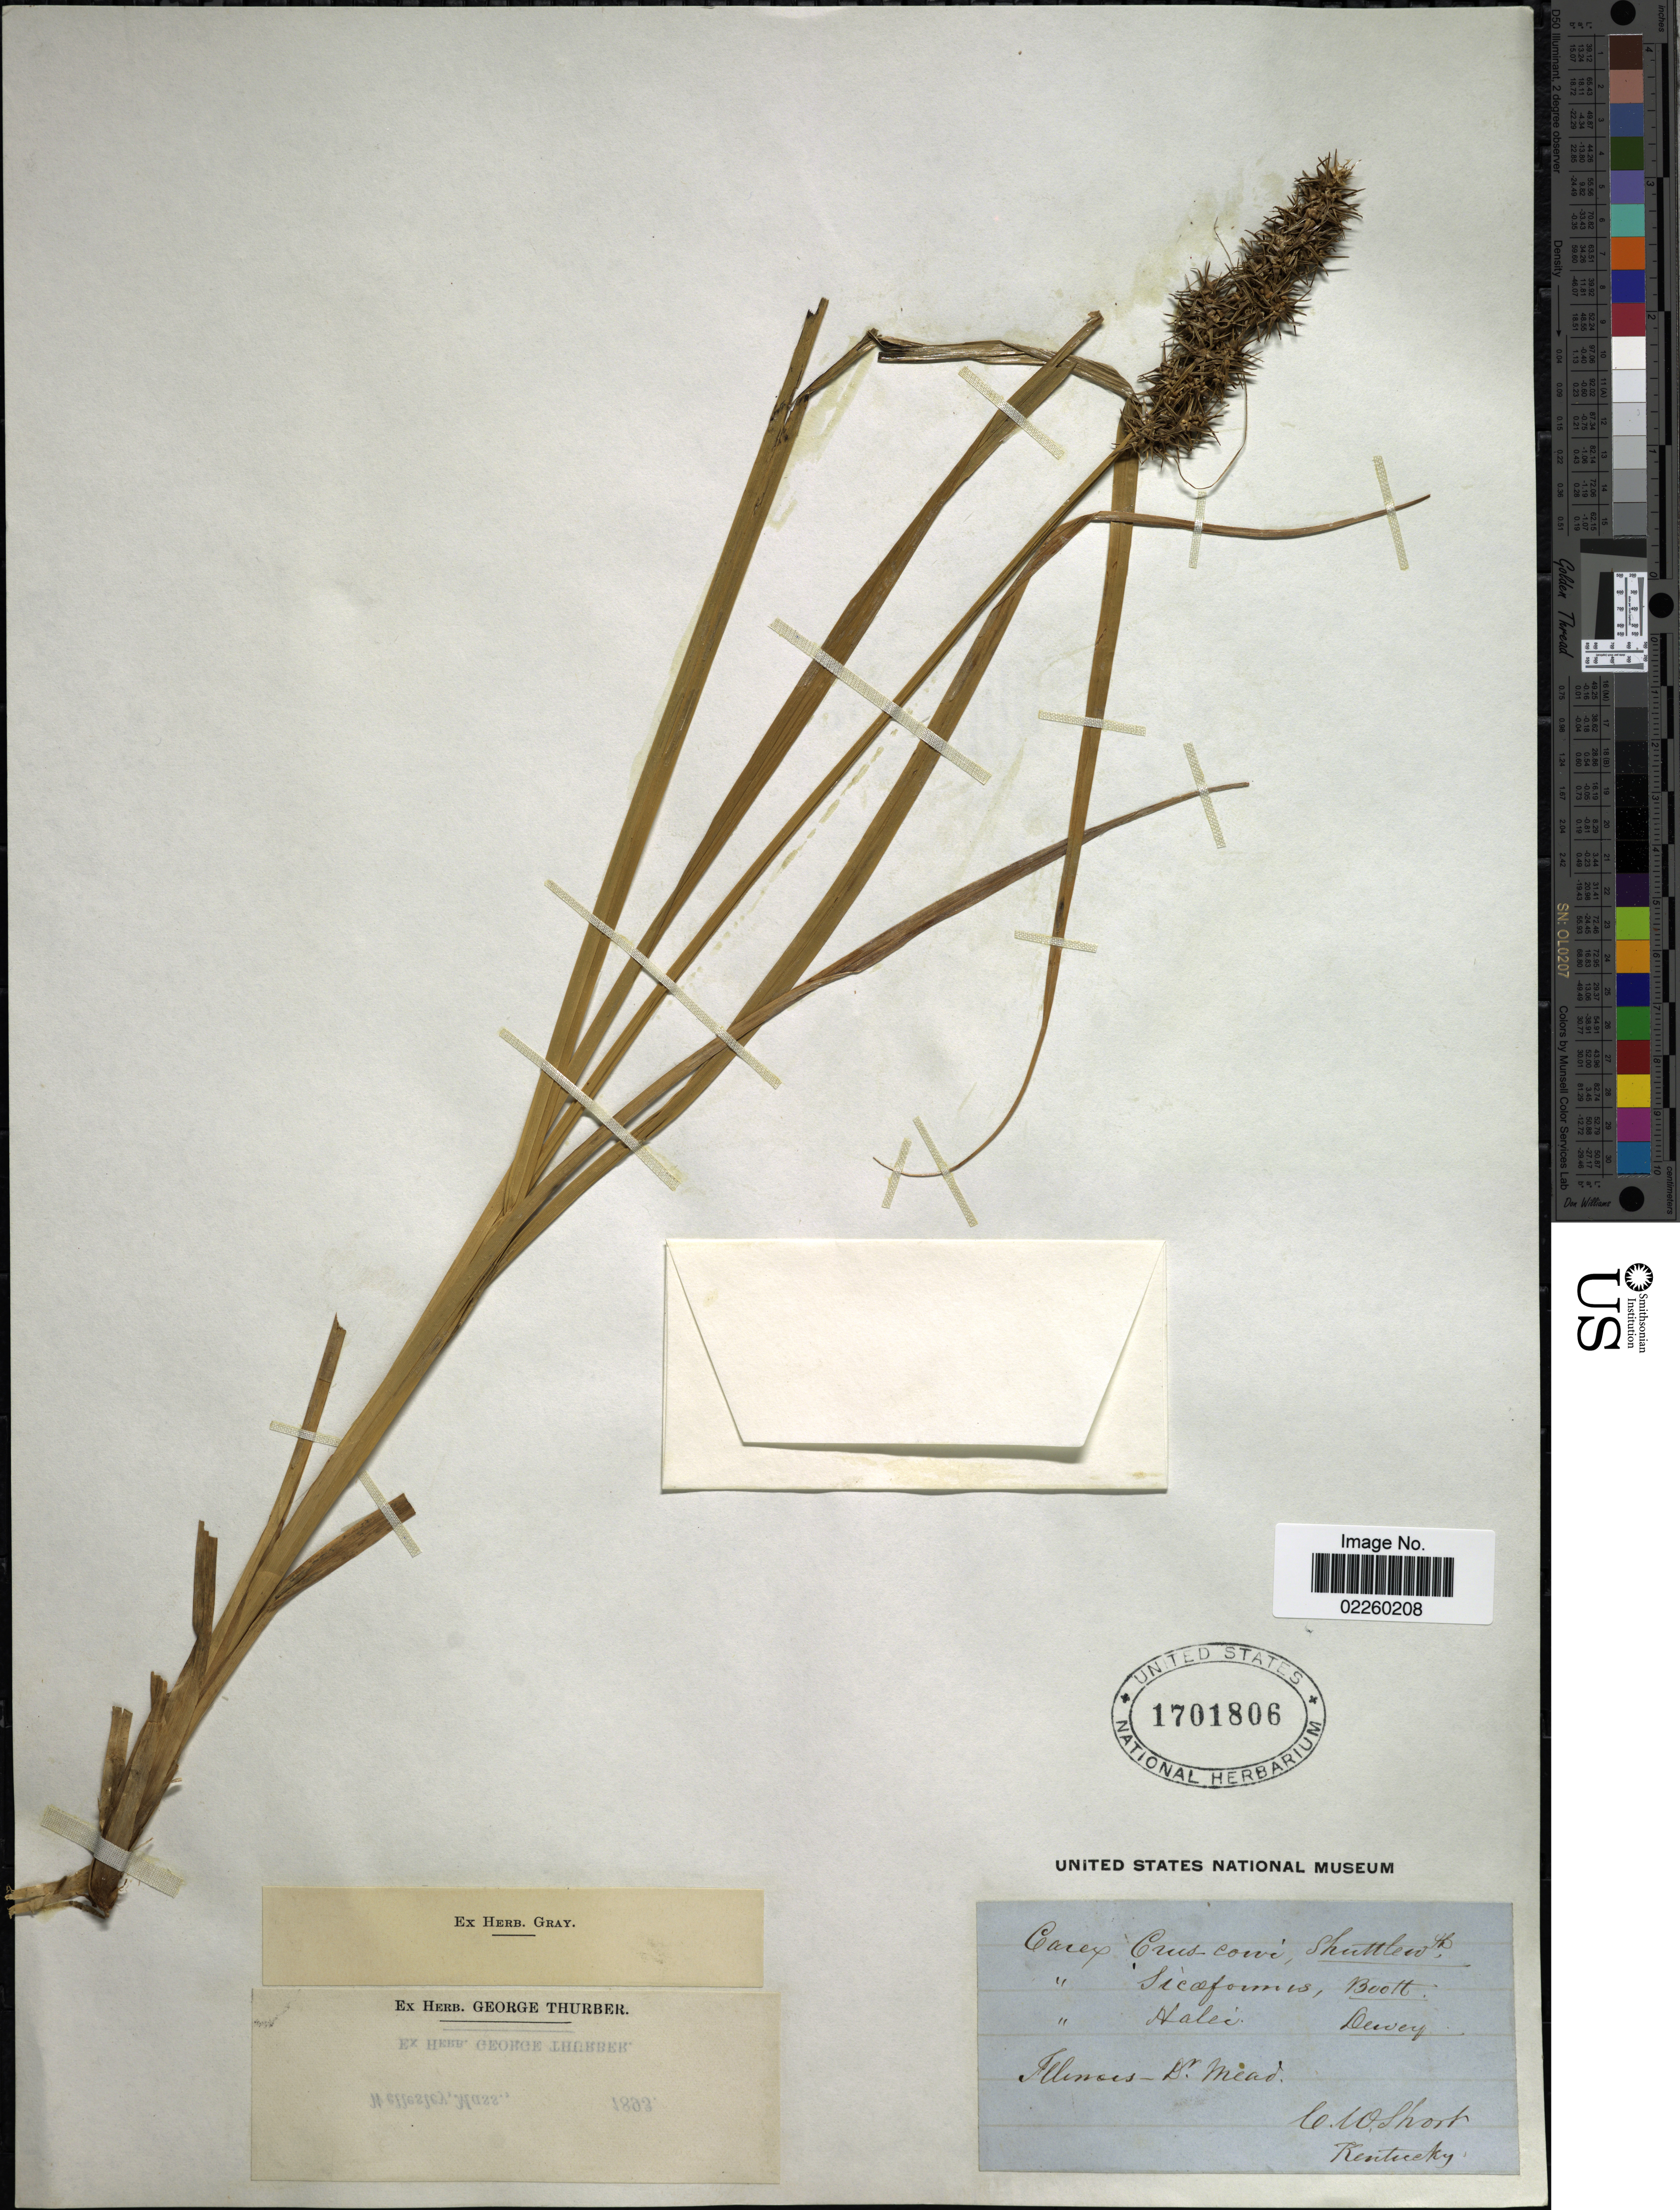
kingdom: Plantae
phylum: Tracheophyta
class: Liliopsida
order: Poales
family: Cyperaceae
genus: Carex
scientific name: Carex crus-corvi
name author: Shuttlew. ex Kunze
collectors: -. Mead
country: United States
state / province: Illinois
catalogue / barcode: US 1701806